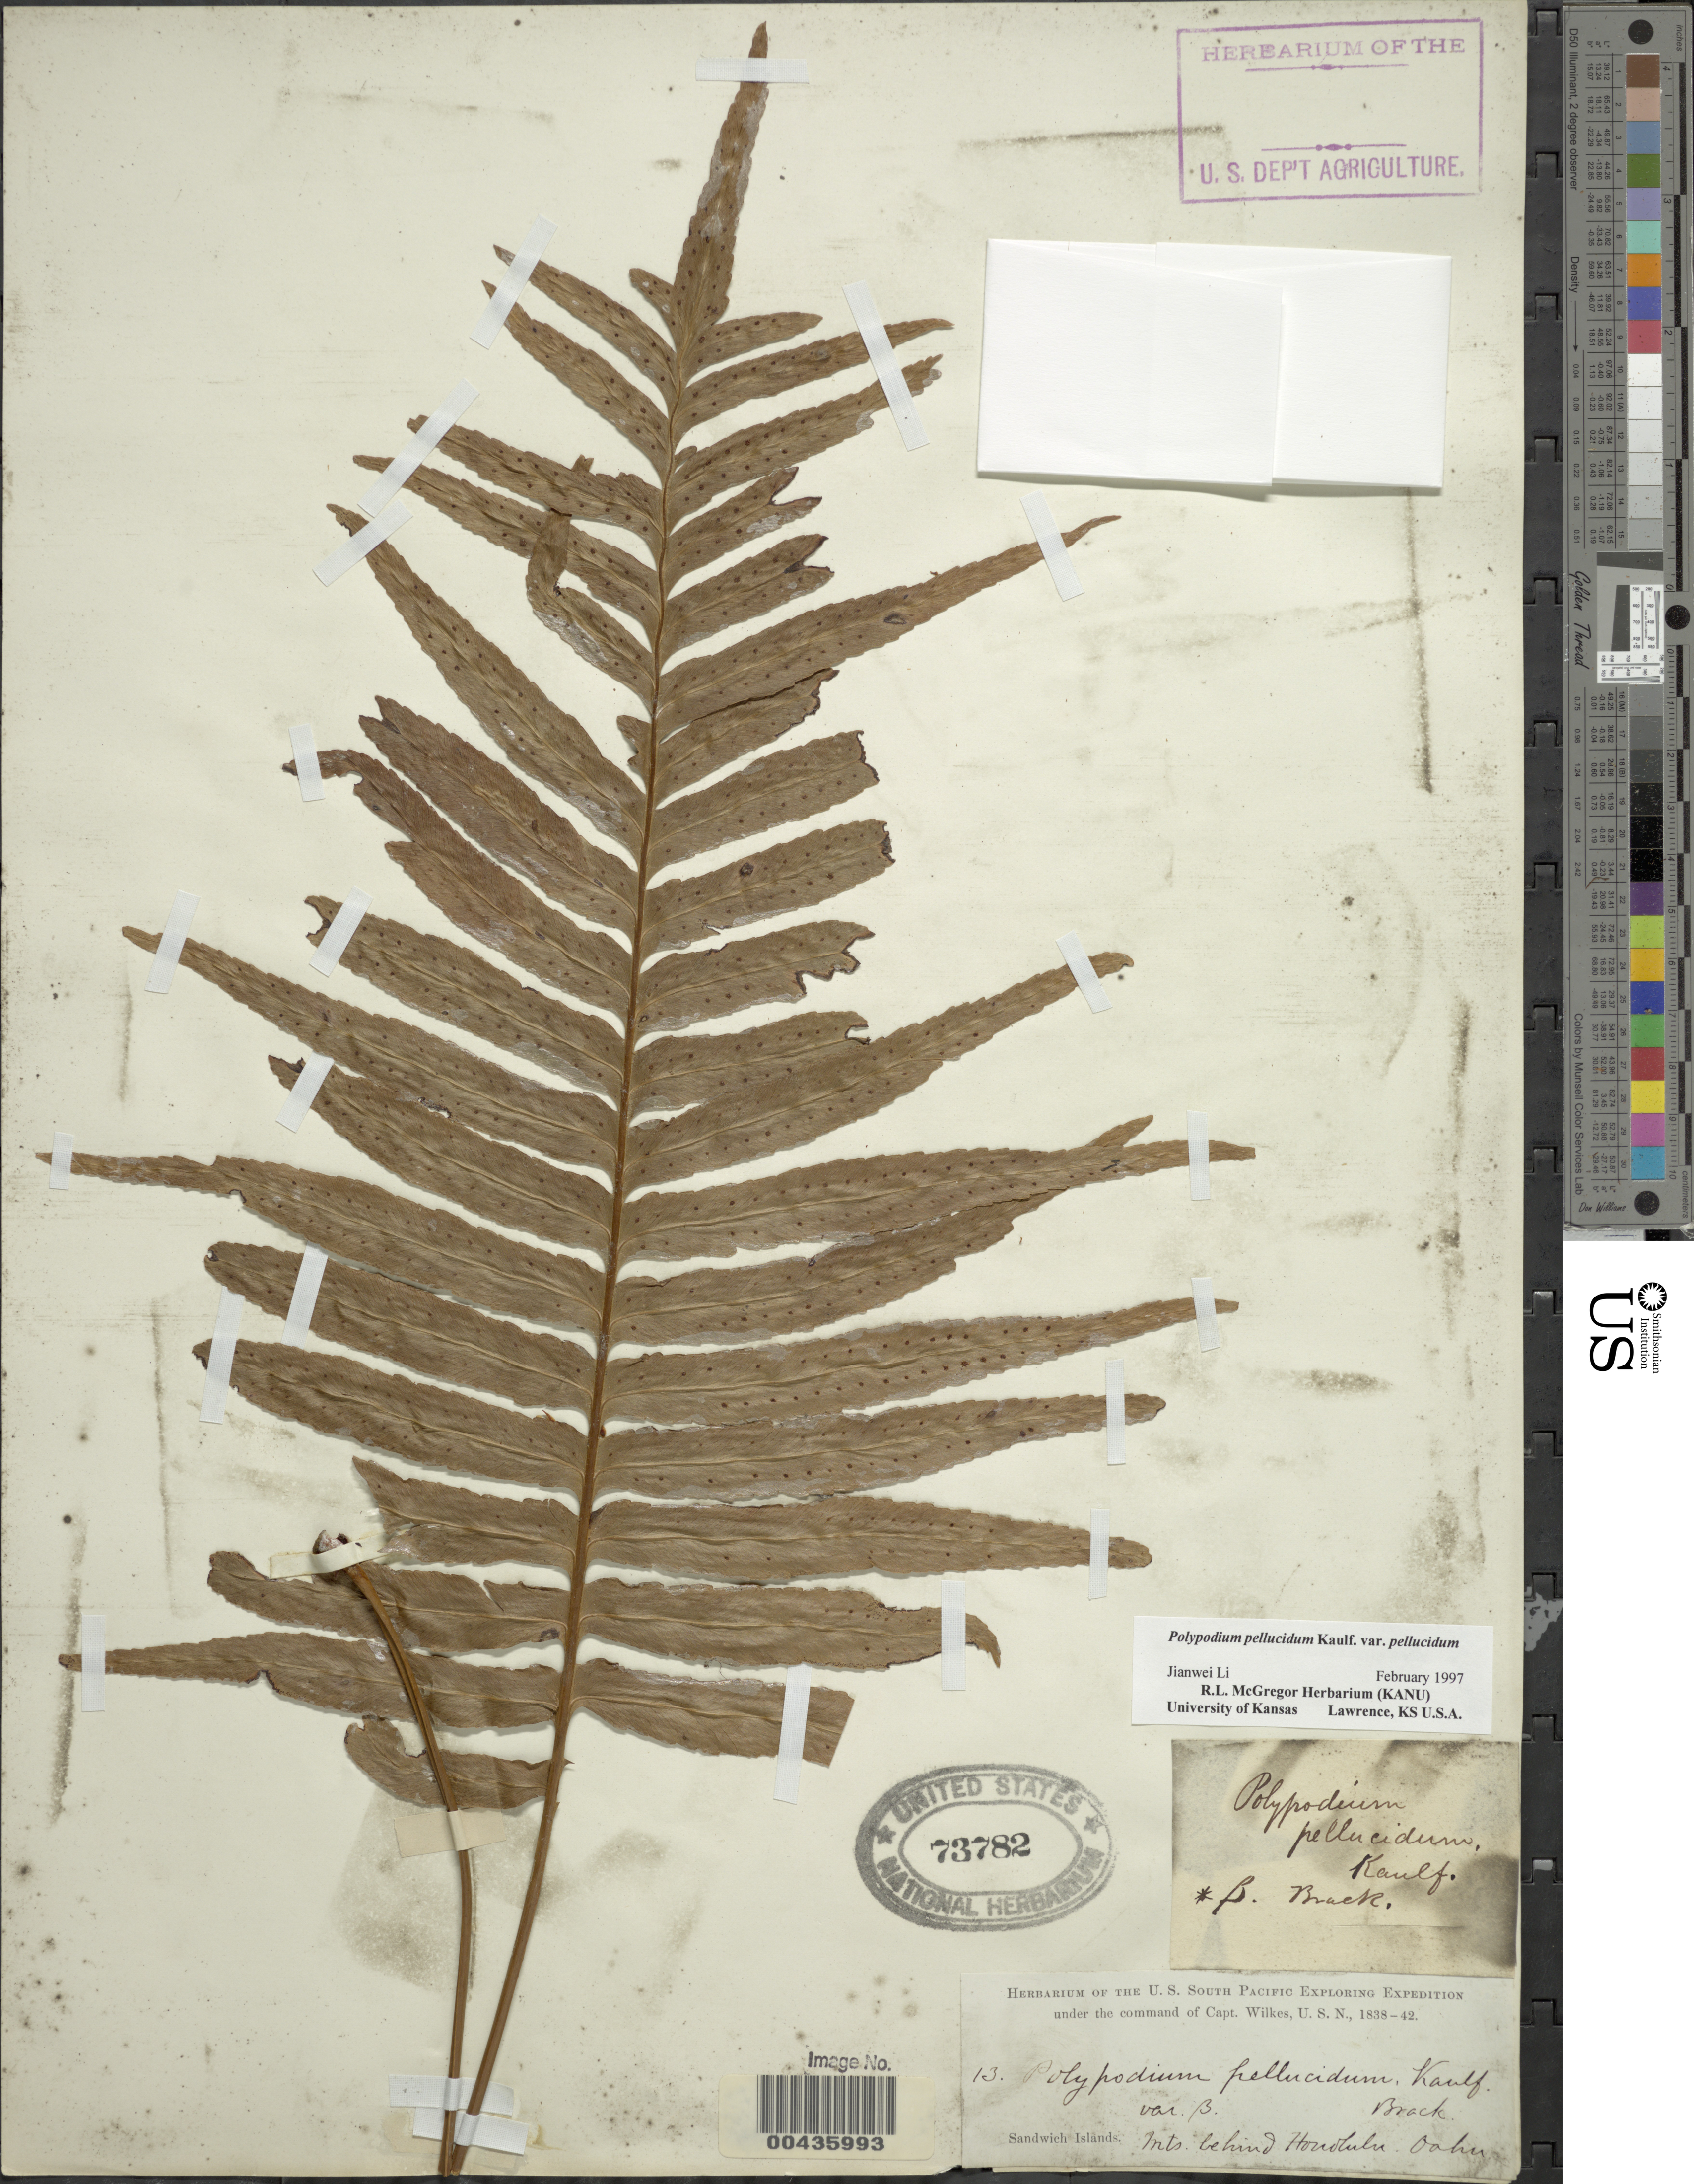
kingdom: Plantae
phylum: Tracheophyta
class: Polypodiopsida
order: Polypodiales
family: Polypodiaceae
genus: Polypodium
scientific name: Polypodium pellucidum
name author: Kaulf.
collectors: Wilkes Explor. Exped.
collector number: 13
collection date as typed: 1838 to -- --- 1842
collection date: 1838/1842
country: United States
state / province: Hawaii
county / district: Honolulu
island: Oahu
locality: Mts. behind Honolulu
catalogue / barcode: US 73782